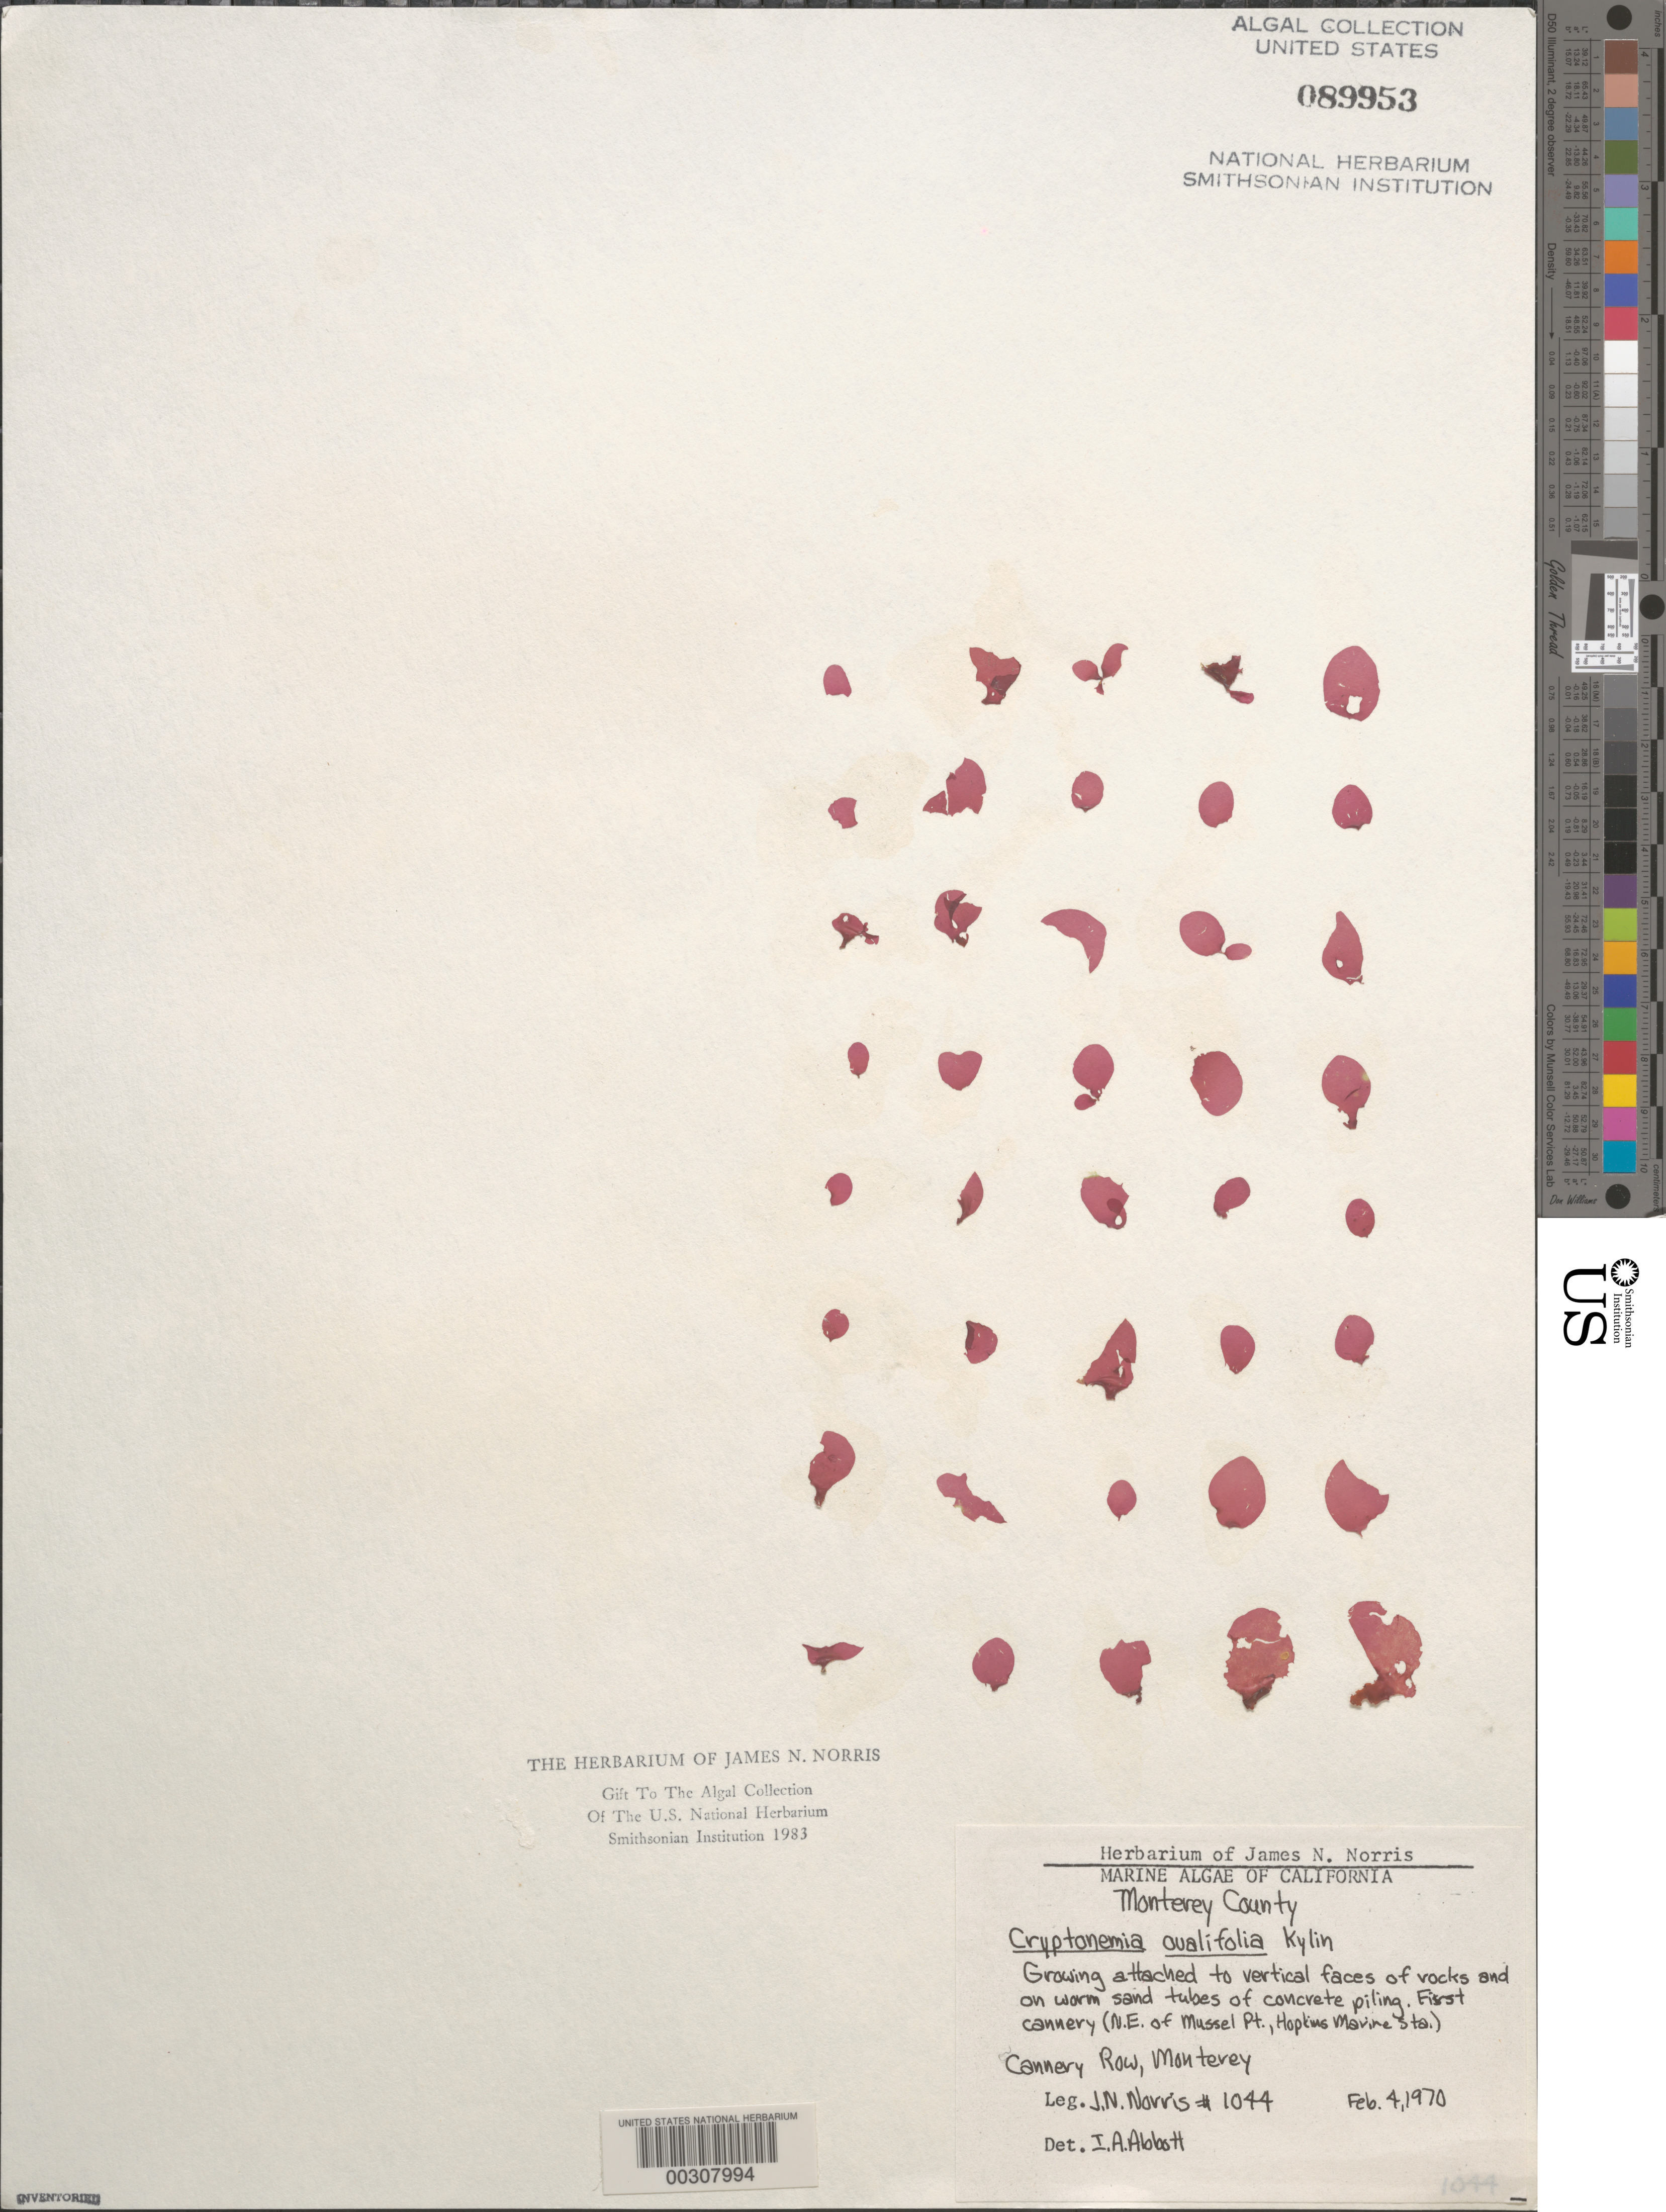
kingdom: Plantae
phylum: Rhodophyta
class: Florideophyceae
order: Halymeniales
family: Halymeniaceae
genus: Isabbottia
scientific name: Isabbottia ovalifolia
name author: (Kylin) M.S. Balakrishnan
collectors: J. Norris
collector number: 1044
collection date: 1970-02-04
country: United States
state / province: California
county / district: Monterey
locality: Monterey County. First cannery (N.E. of Mussel Pt., Hopkins Marine sta.). Cannery Row, Monterey.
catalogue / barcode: US 89953